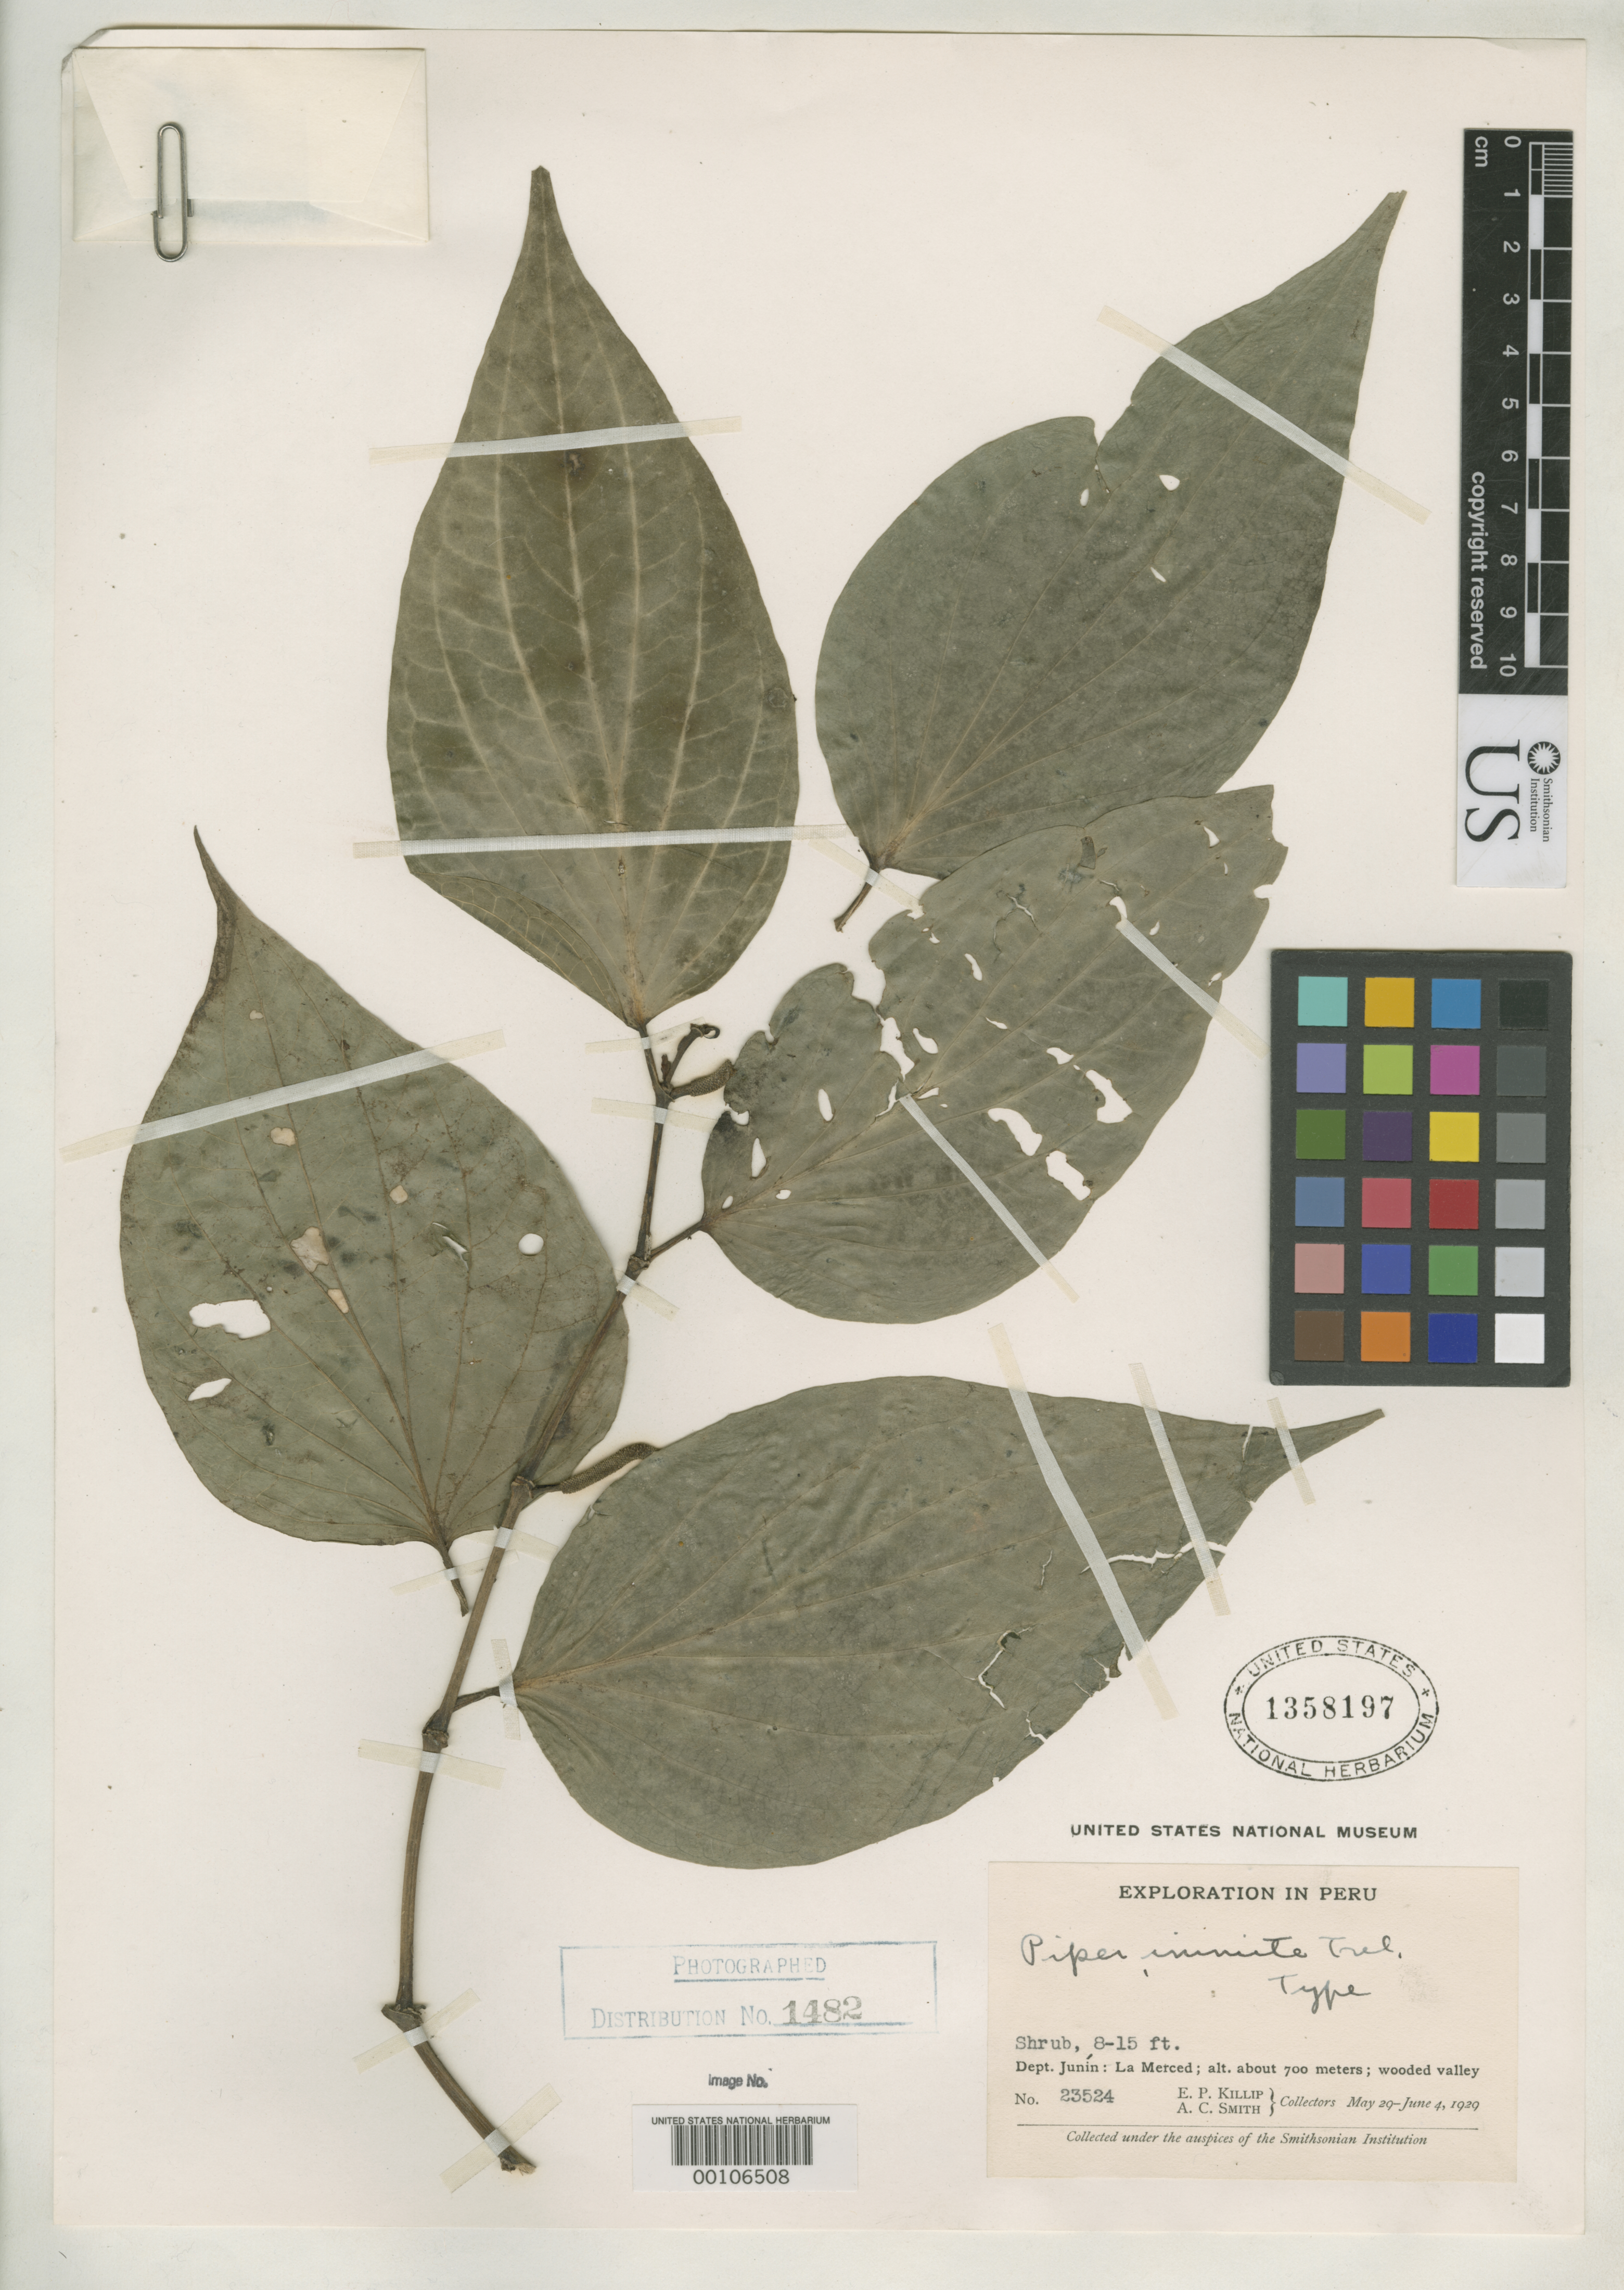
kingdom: Plantae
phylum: Tracheophyta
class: Magnoliopsida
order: Piperales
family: Piperaceae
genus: Piper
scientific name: Piper immite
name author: Trel. in J.F. Macbr.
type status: Holotype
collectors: E. P. Killip & A. C. Smith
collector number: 23524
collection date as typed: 29 Mar 1929 to 04 Jun 1929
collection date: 1929-03-29/1929-06-04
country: Peru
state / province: Junín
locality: La Merced.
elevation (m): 700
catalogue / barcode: US 1358197